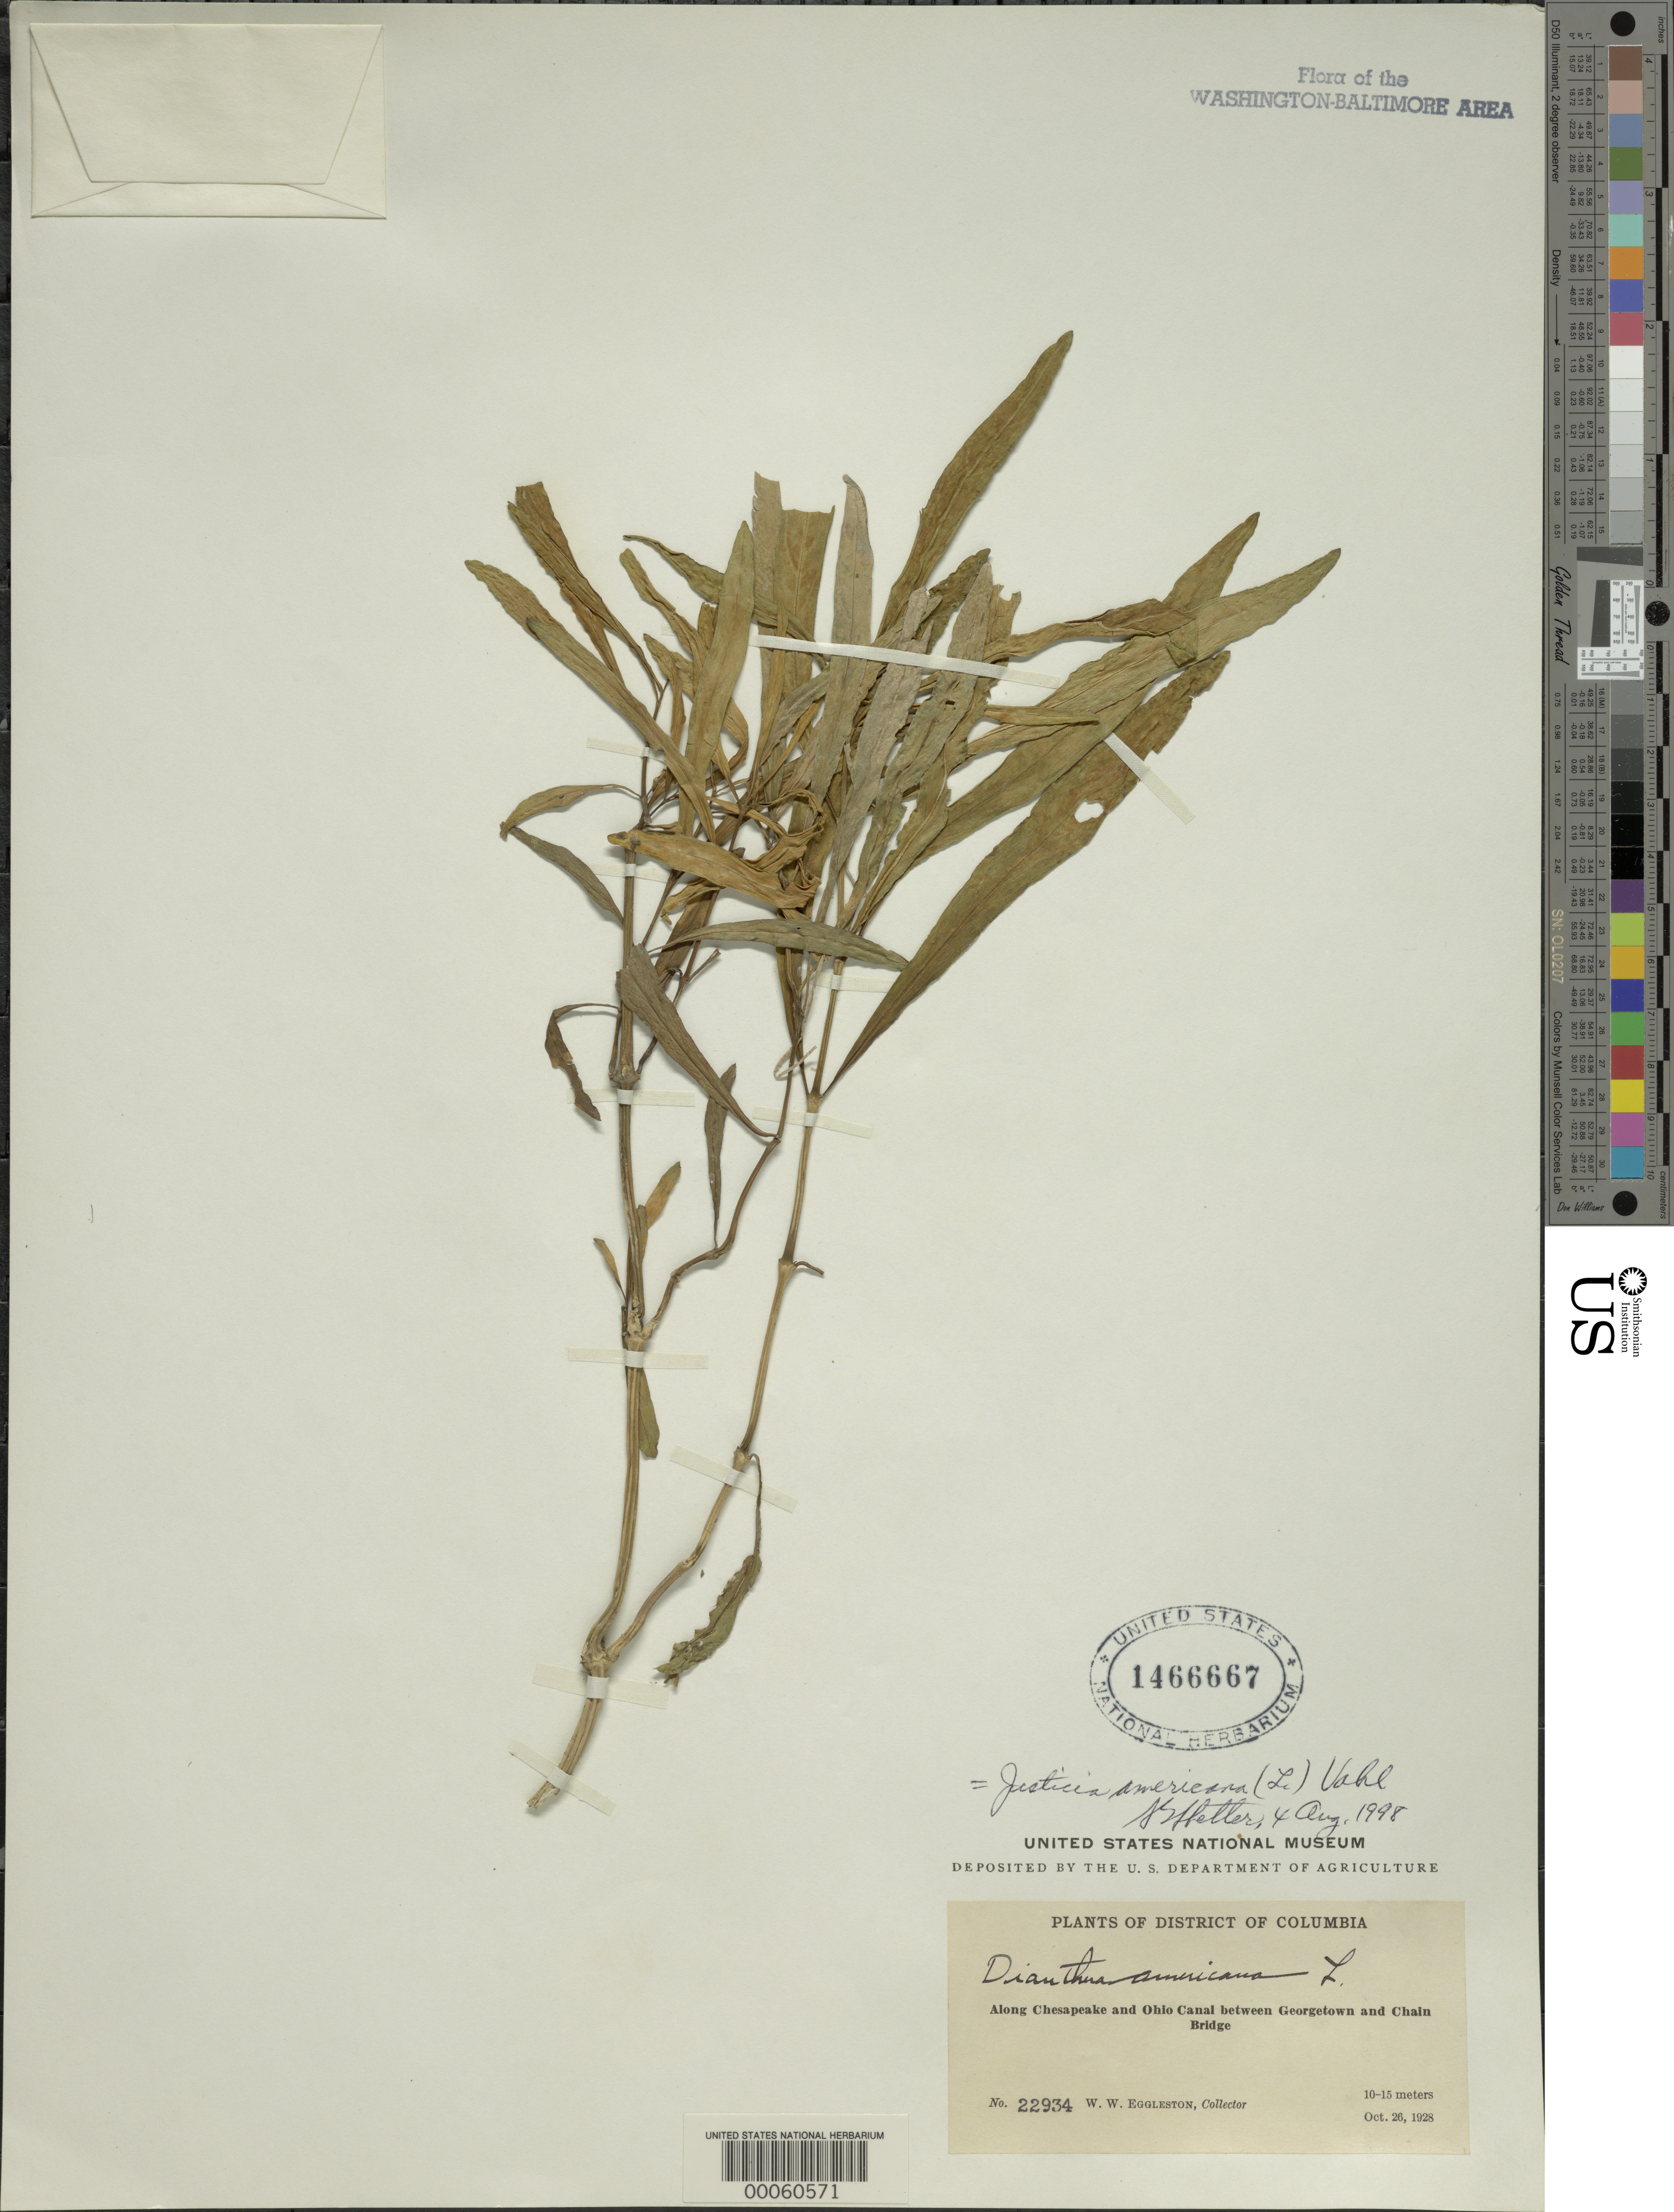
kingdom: Plantae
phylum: Tracheophyta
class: Magnoliopsida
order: Lamiales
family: Acanthaceae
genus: Justicia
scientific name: Justicia americana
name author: (L.) Vahl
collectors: W. W. Eggleston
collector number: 22934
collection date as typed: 26 Oct 1928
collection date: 1928-10-26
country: United States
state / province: District of Columbia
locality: C. and O. Canal between Georgetown and Chain Bridge C. & O. Canal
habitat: Along canal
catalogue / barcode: US 1466667